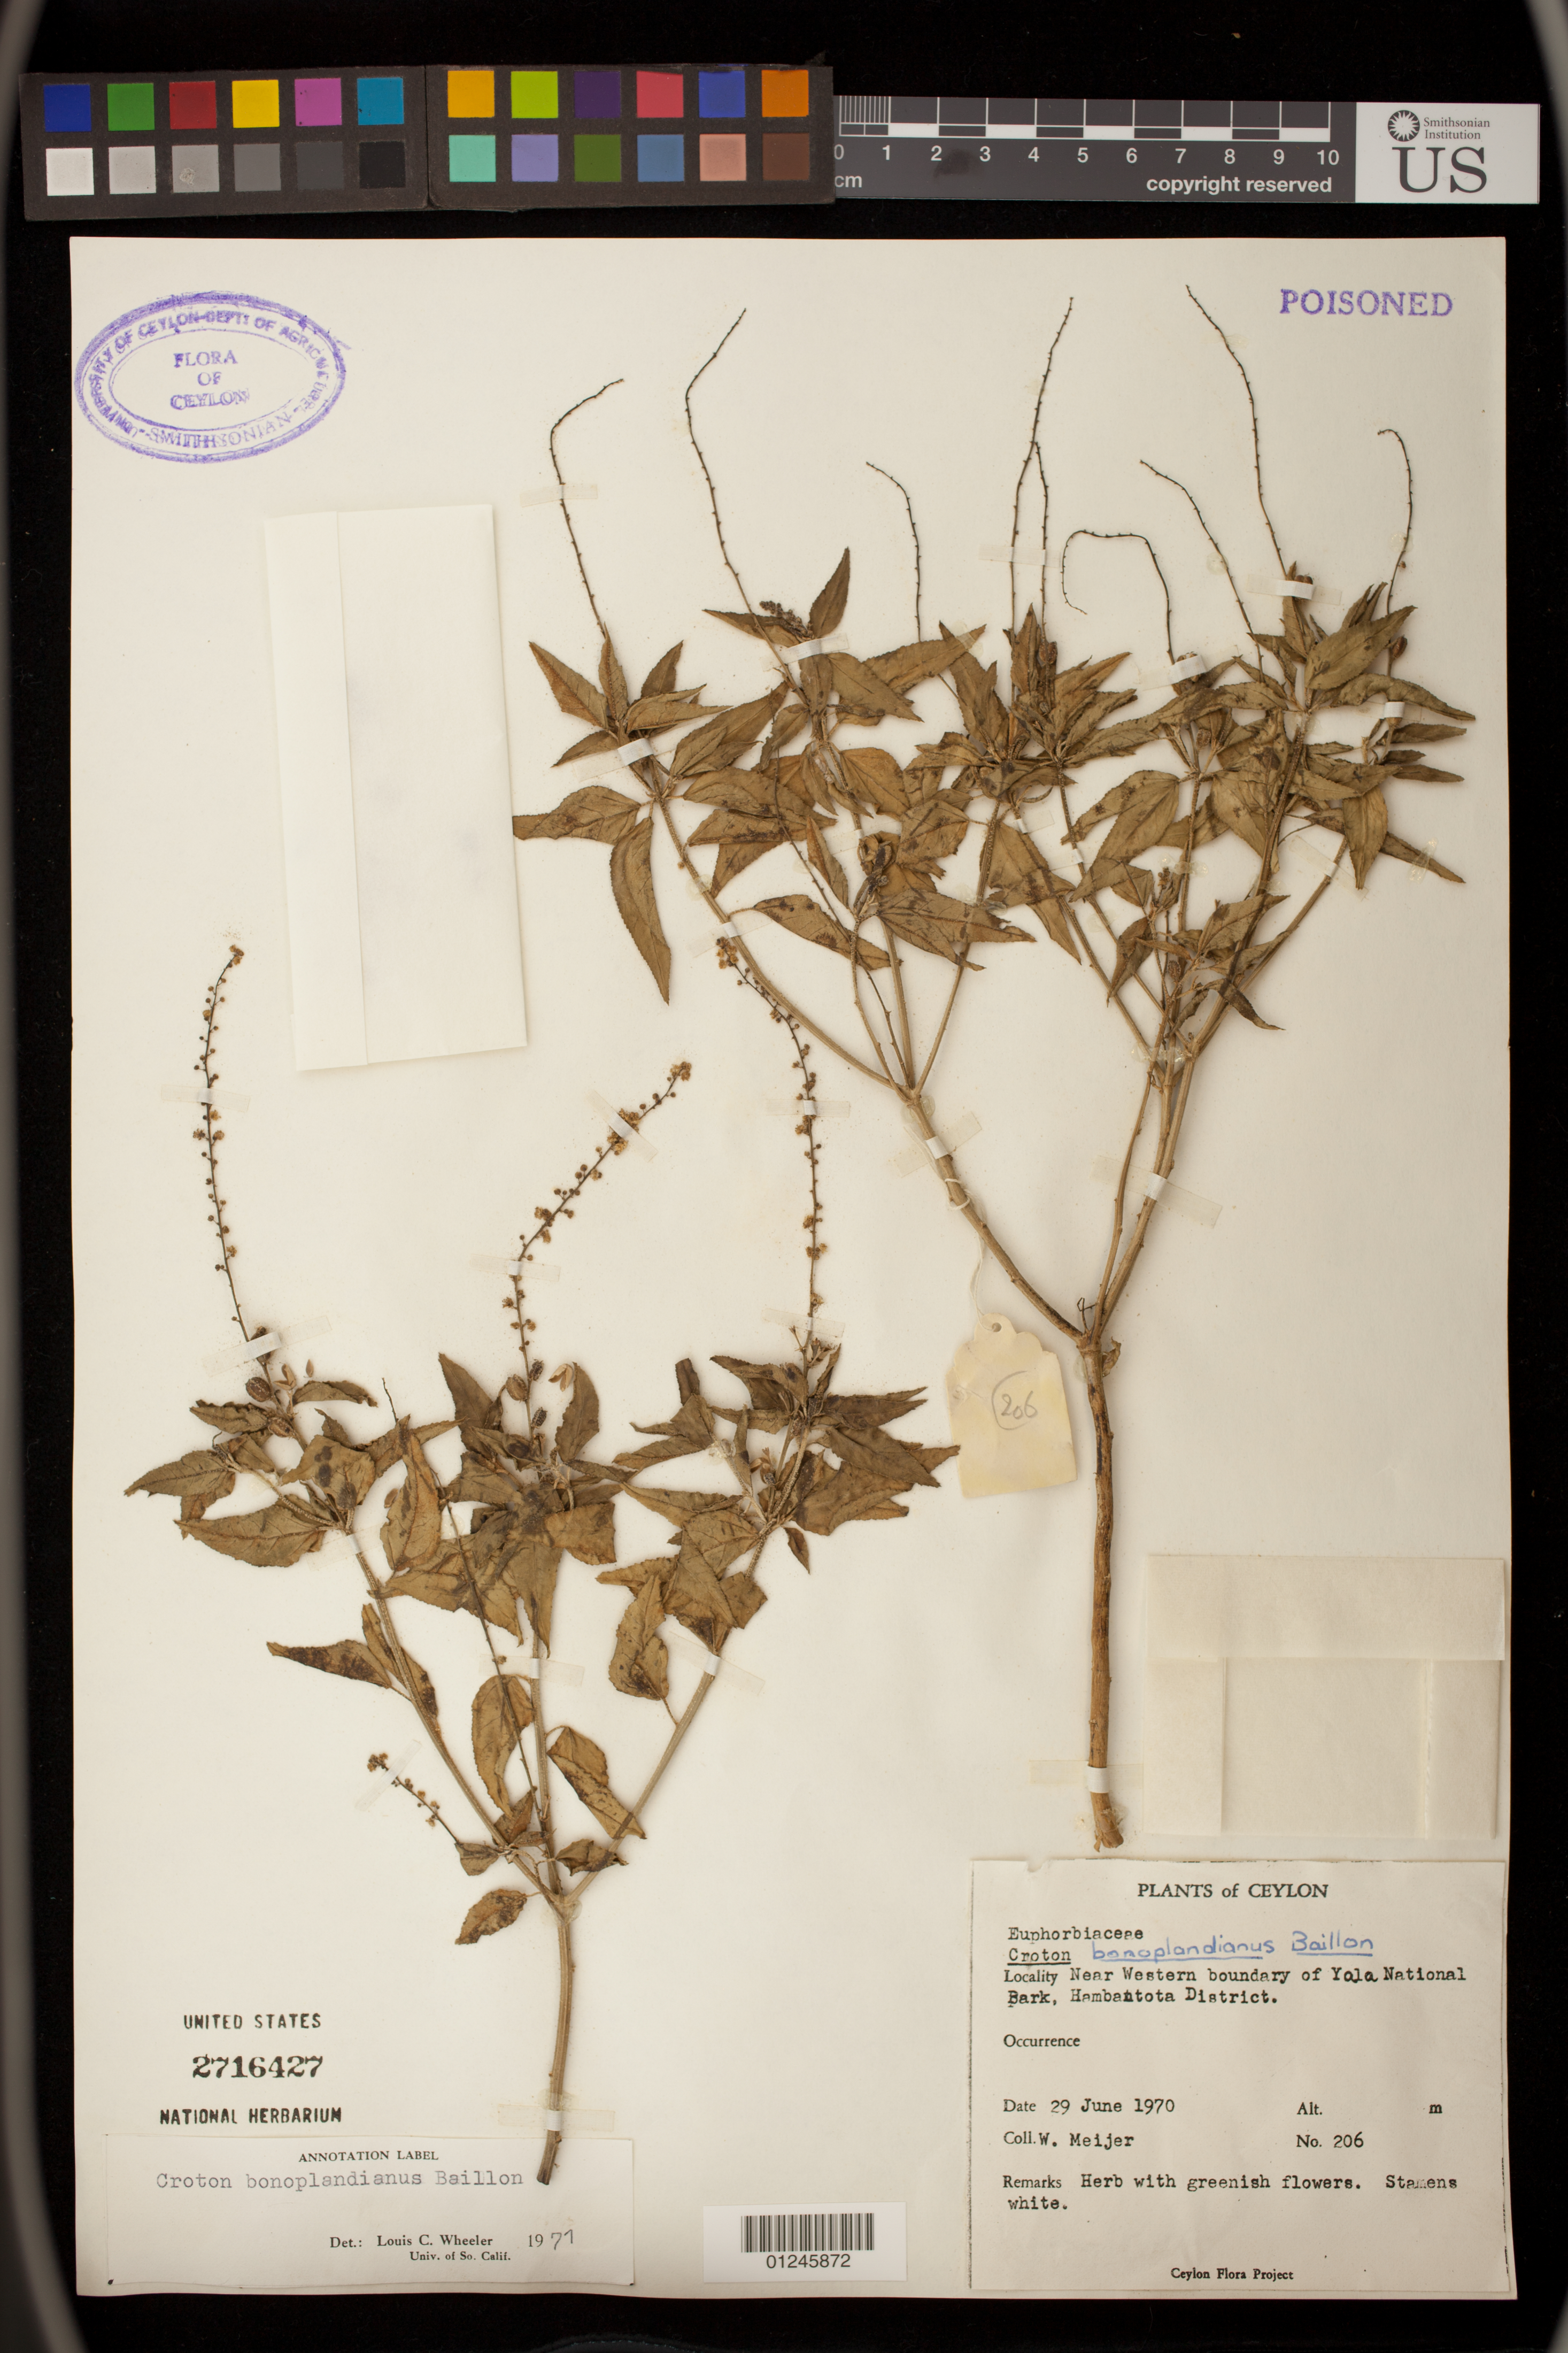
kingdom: Plantae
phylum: Tracheophyta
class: Magnoliopsida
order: Malpighiales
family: Euphorbiaceae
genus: Croton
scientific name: Croton bonplandianus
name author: Baill.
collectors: W. Meijer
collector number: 206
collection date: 1970-06-29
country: Sri Lanka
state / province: Southern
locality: Near Western boundary of Yala National Park, Hambantota District.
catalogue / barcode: US 2716427